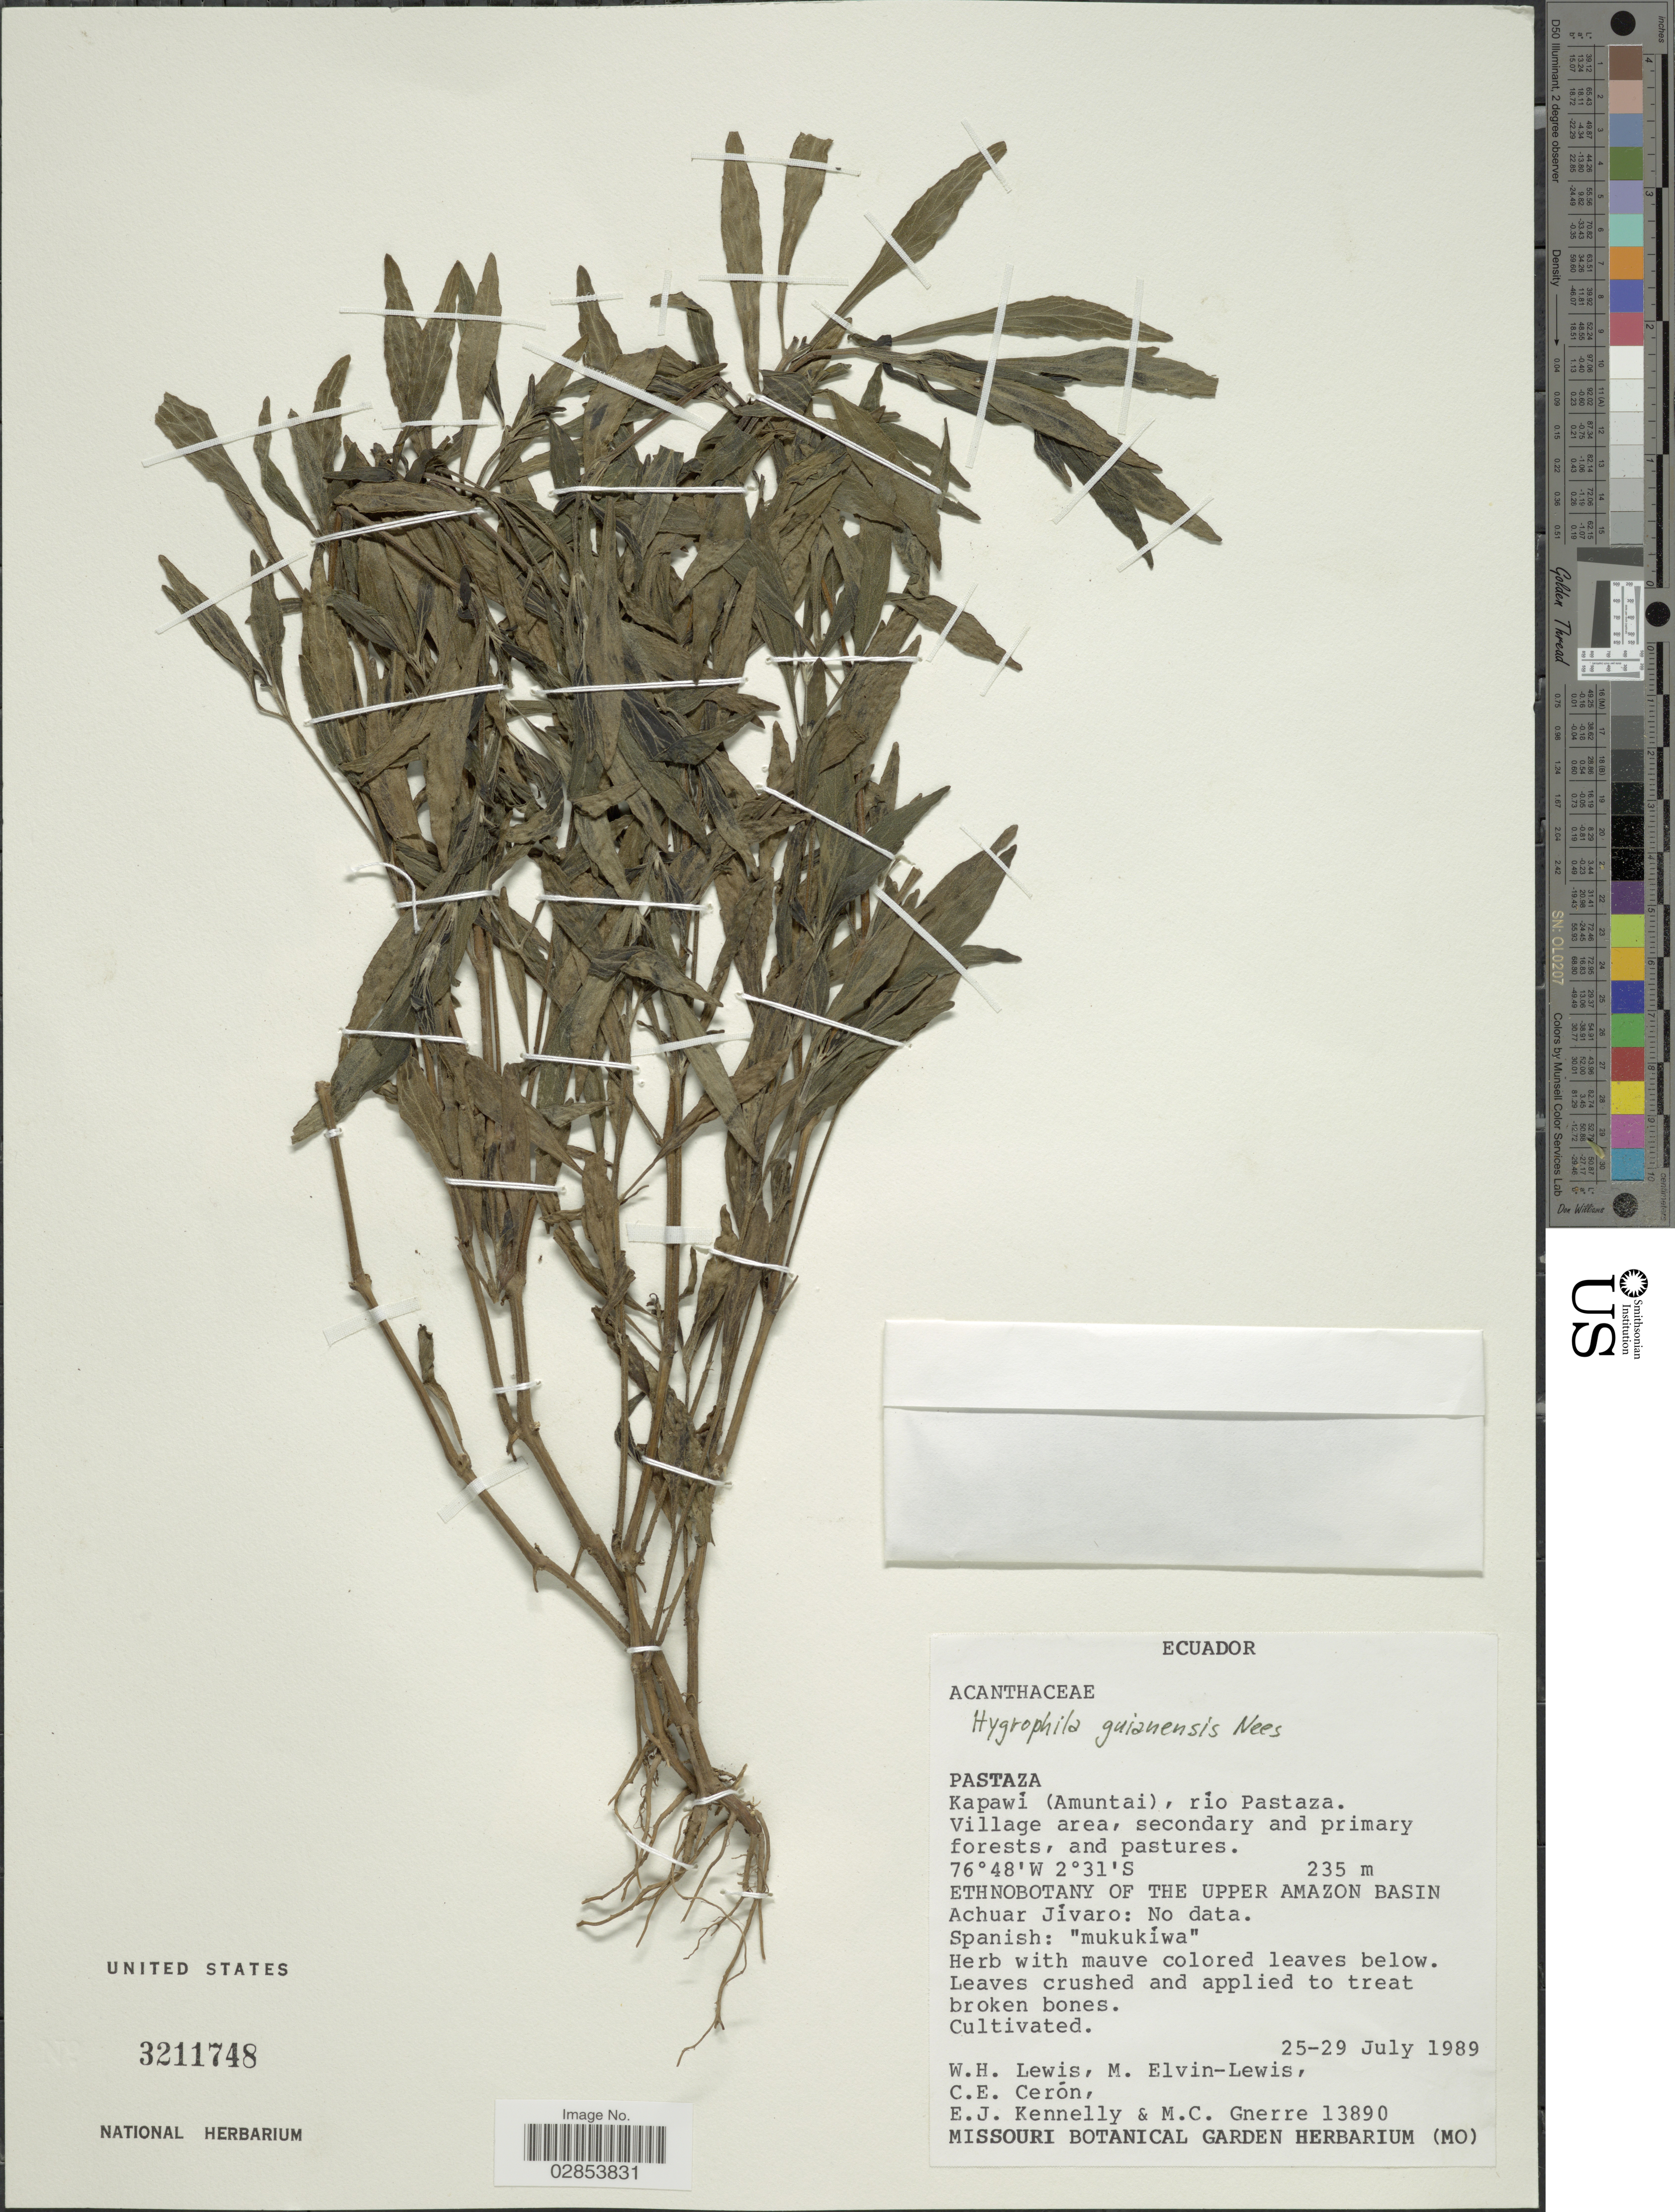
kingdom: Plantae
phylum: Tracheophyta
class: Magnoliopsida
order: Lamiales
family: Acanthaceae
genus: Hygrophila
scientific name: Hygrophila costata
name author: Nees & T. Nees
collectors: W. H. Lewis, M. Elvin-Lewis, C. E. Cerón M., E. Kennelly & M. Gnerre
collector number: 13890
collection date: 1989-07-25/1989-07-29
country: Ecuador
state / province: Pastaza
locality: Kapawí (Amuntai), río Pastaza.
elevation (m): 235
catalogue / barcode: US 3211748